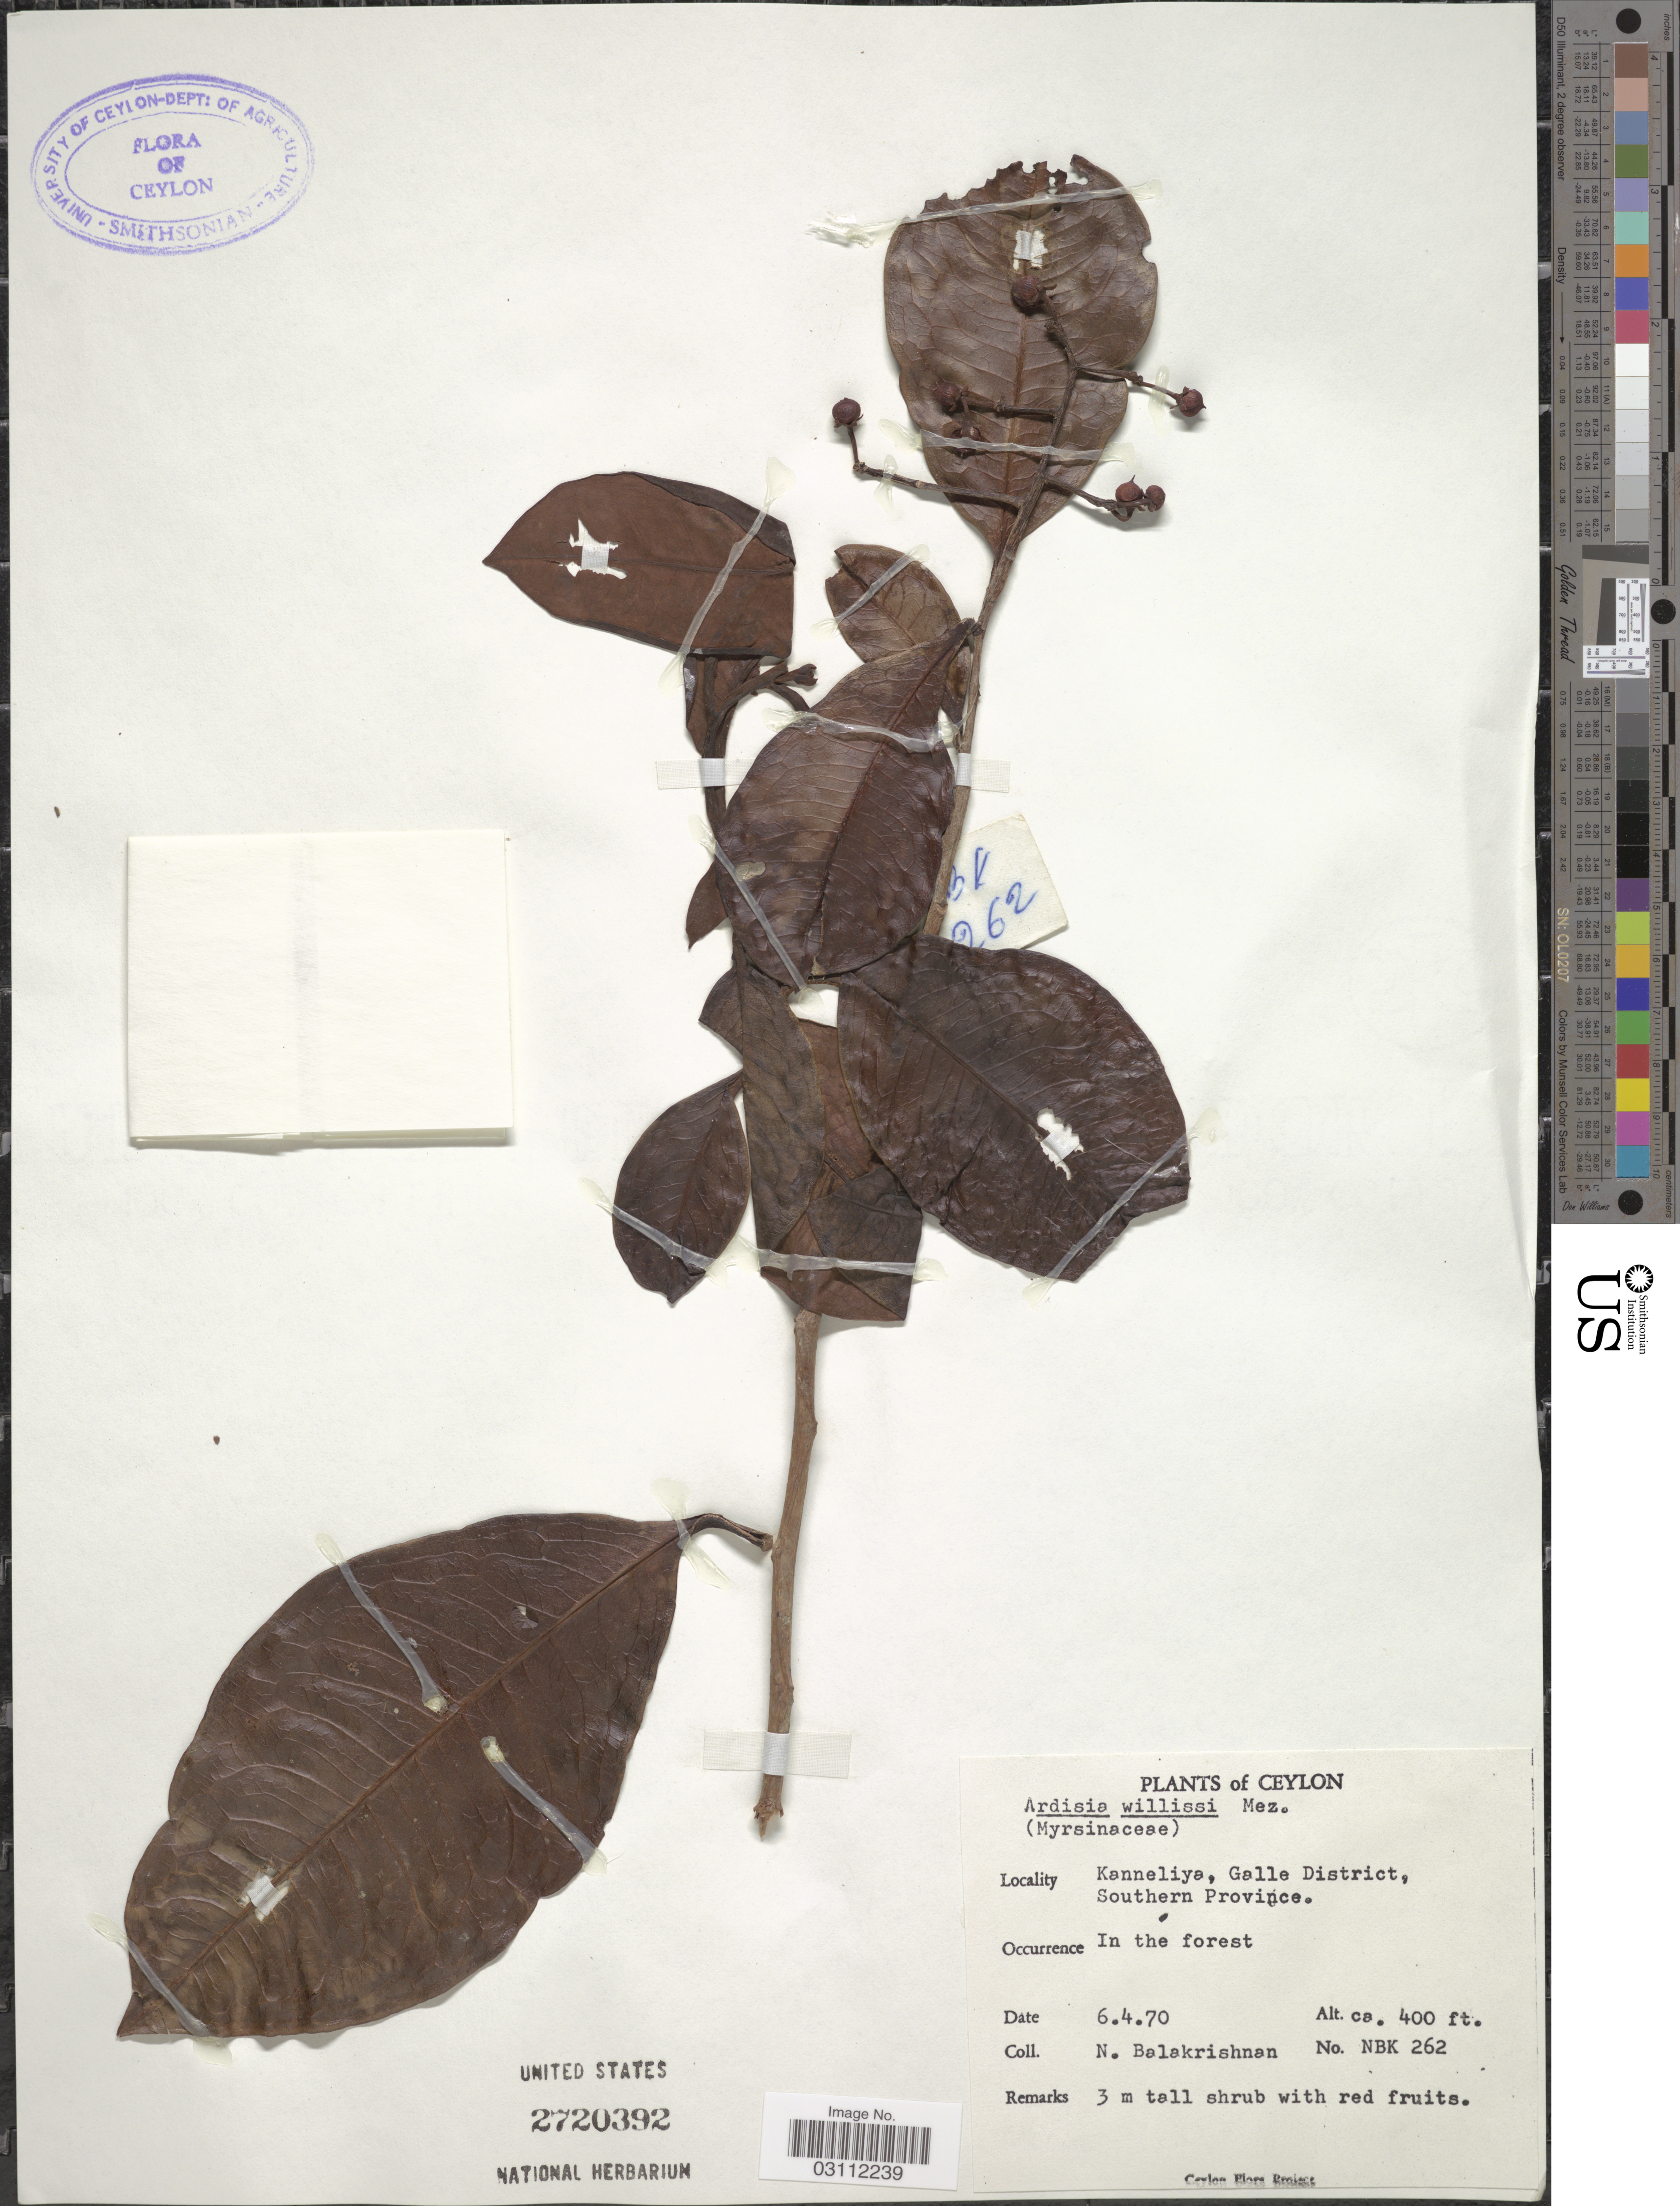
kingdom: Plantae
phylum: Tracheophyta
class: Magnoliopsida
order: Ericales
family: Primulaceae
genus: Ardisia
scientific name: Ardisia willisii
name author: Mez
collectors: N. Balakrishnan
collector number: NBK262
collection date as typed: Transcribed d/m/y: 6/4/70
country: Sri Lanka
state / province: Southern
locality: Ceylon. Kanneliya, Galle District, Southern Province.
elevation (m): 122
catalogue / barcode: US 2720392